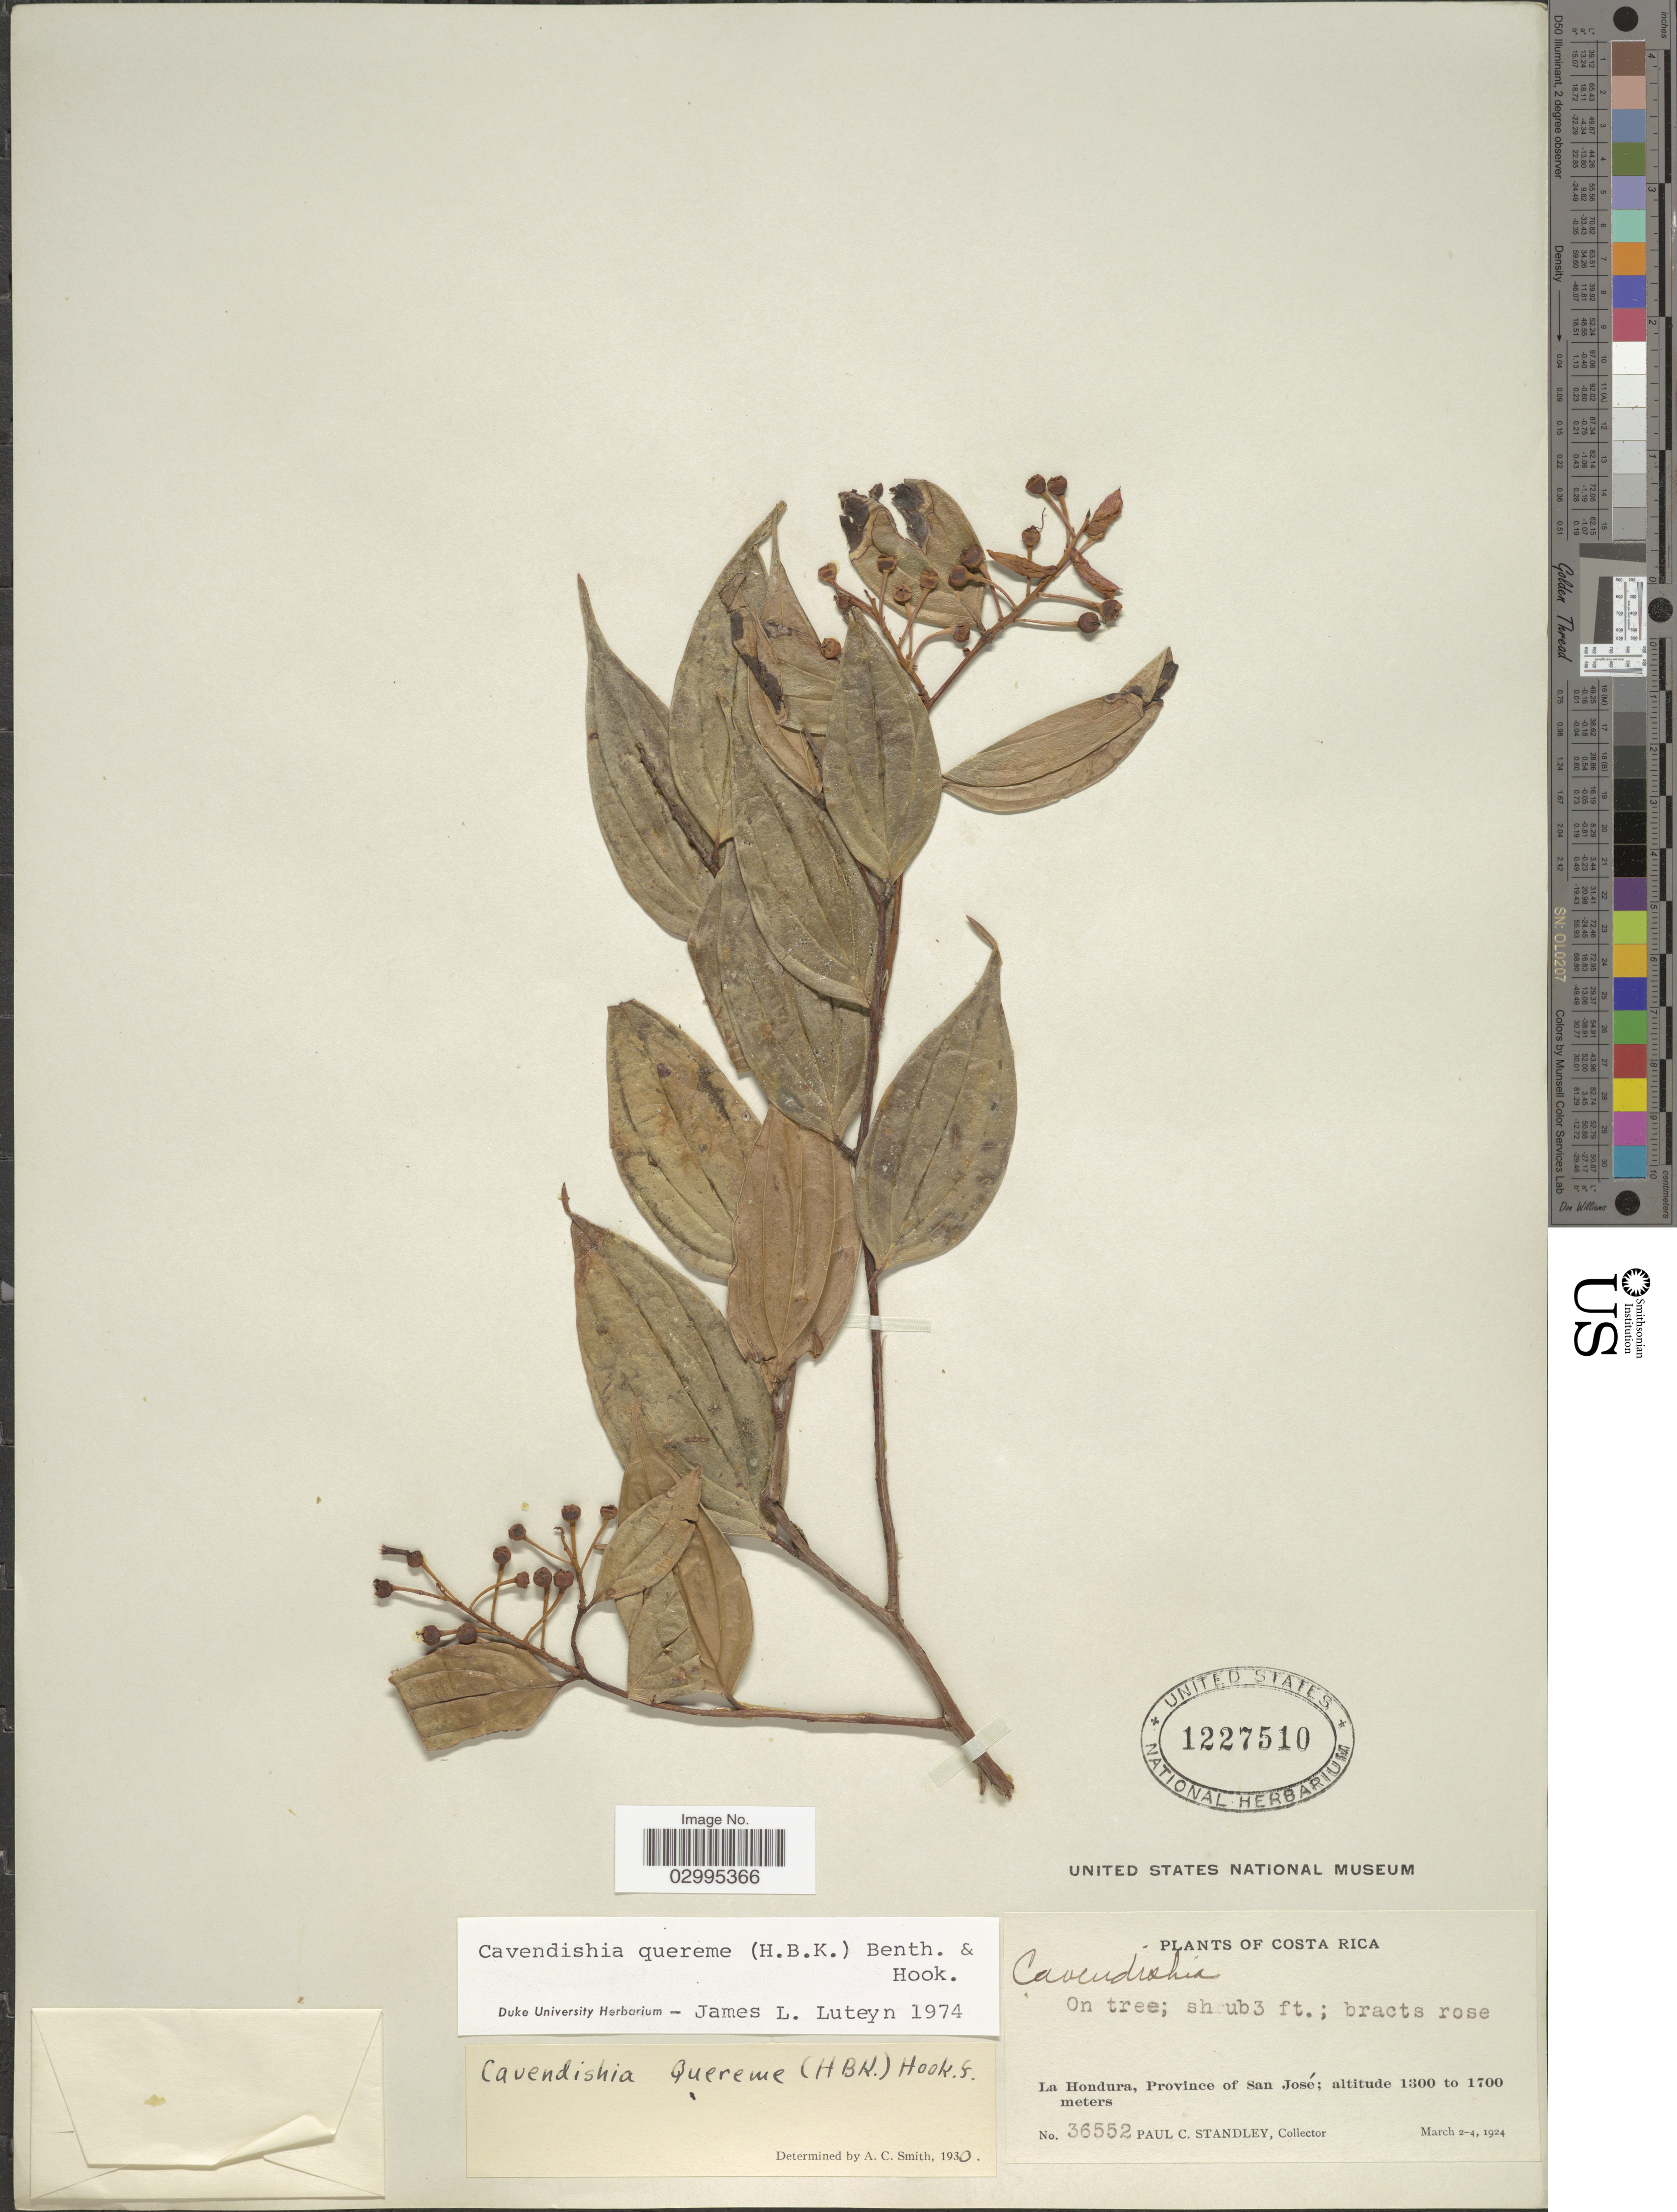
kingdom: Plantae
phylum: Tracheophyta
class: Magnoliopsida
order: Ericales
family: Ericaceae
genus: Cavendishia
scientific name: Cavendishia quereme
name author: (Kunth) Benth. & Hook. f.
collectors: P. C. Standley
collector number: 36552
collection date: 1924-03-02/1924-03-04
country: Costa Rica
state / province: San José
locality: La Hondura.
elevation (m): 1300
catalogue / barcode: US 1227510